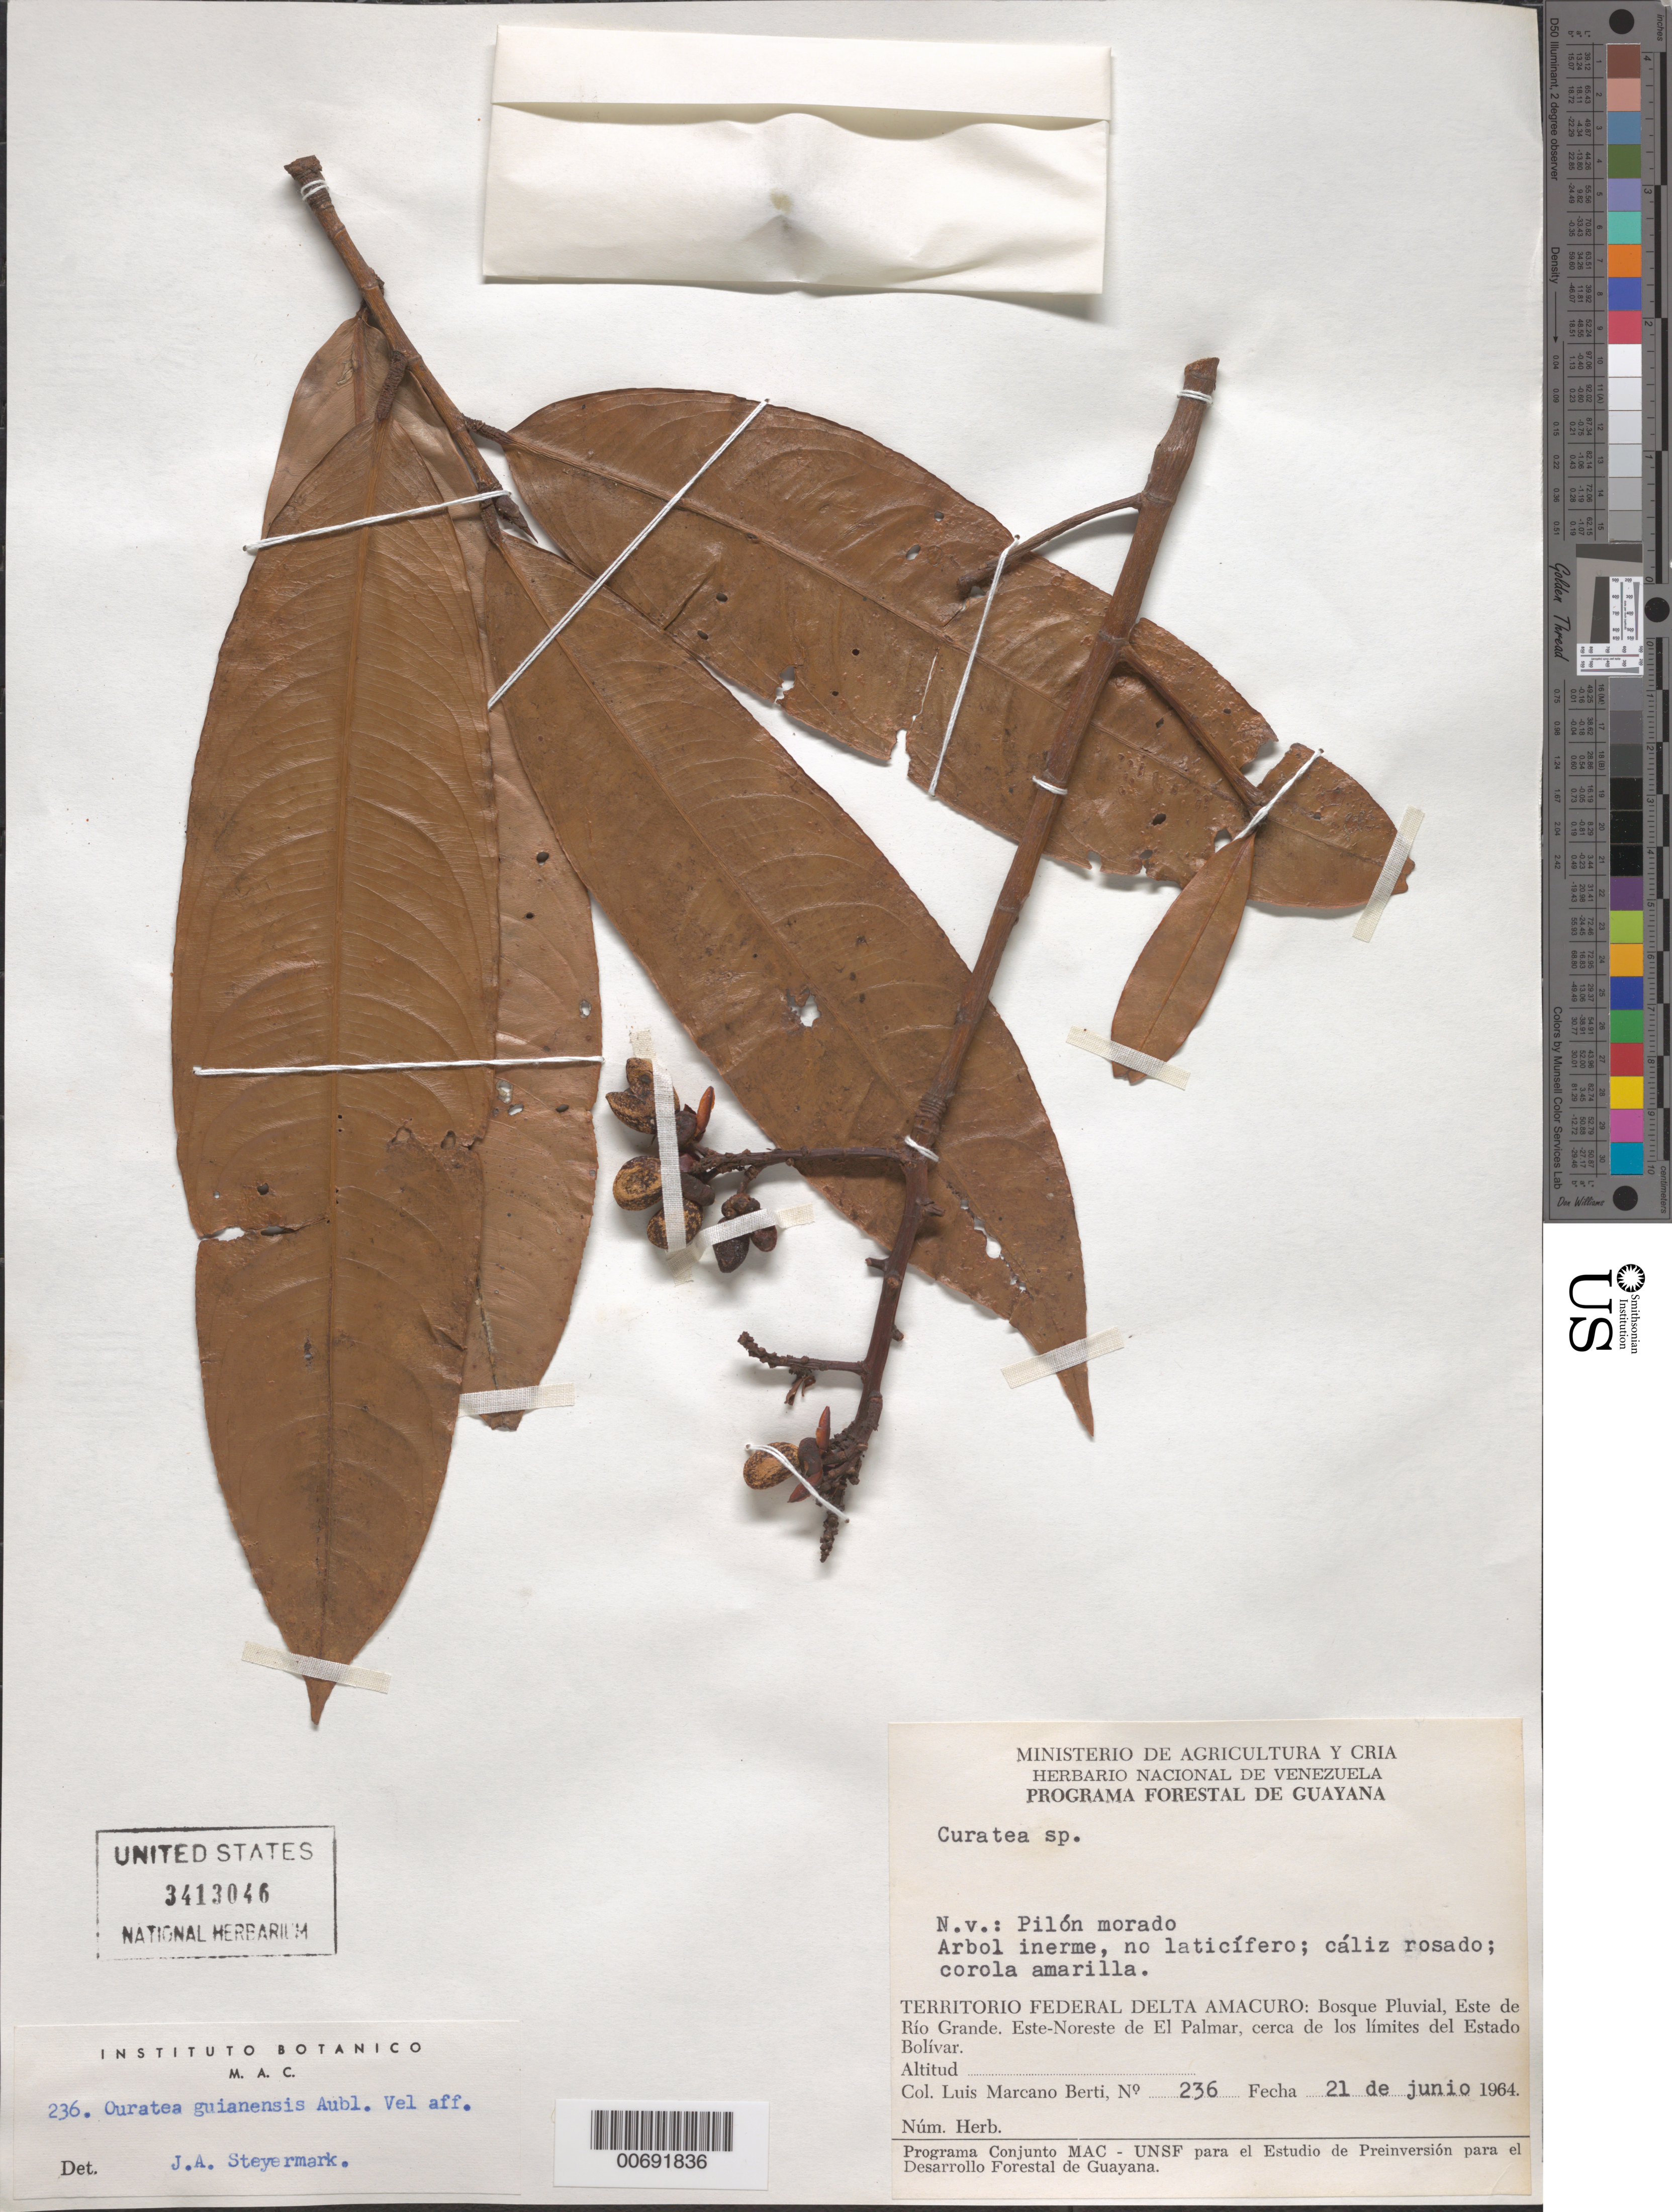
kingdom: Plantae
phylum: Tracheophyta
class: Magnoliopsida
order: Malpighiales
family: Ochnaceae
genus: Ouratea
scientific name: Ouratea guianensis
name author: Aubl.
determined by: Steyermark, Julian A., (VEN)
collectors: L. Marcano-Berti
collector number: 236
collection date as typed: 21-Jun-64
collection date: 1964-06-21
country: Venezuela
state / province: Delta Amacuro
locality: Este de Río Grande, ENE de El Palmar, cerca de los limites del Estado Bolívar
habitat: Bosque pluvial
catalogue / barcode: US 3413046